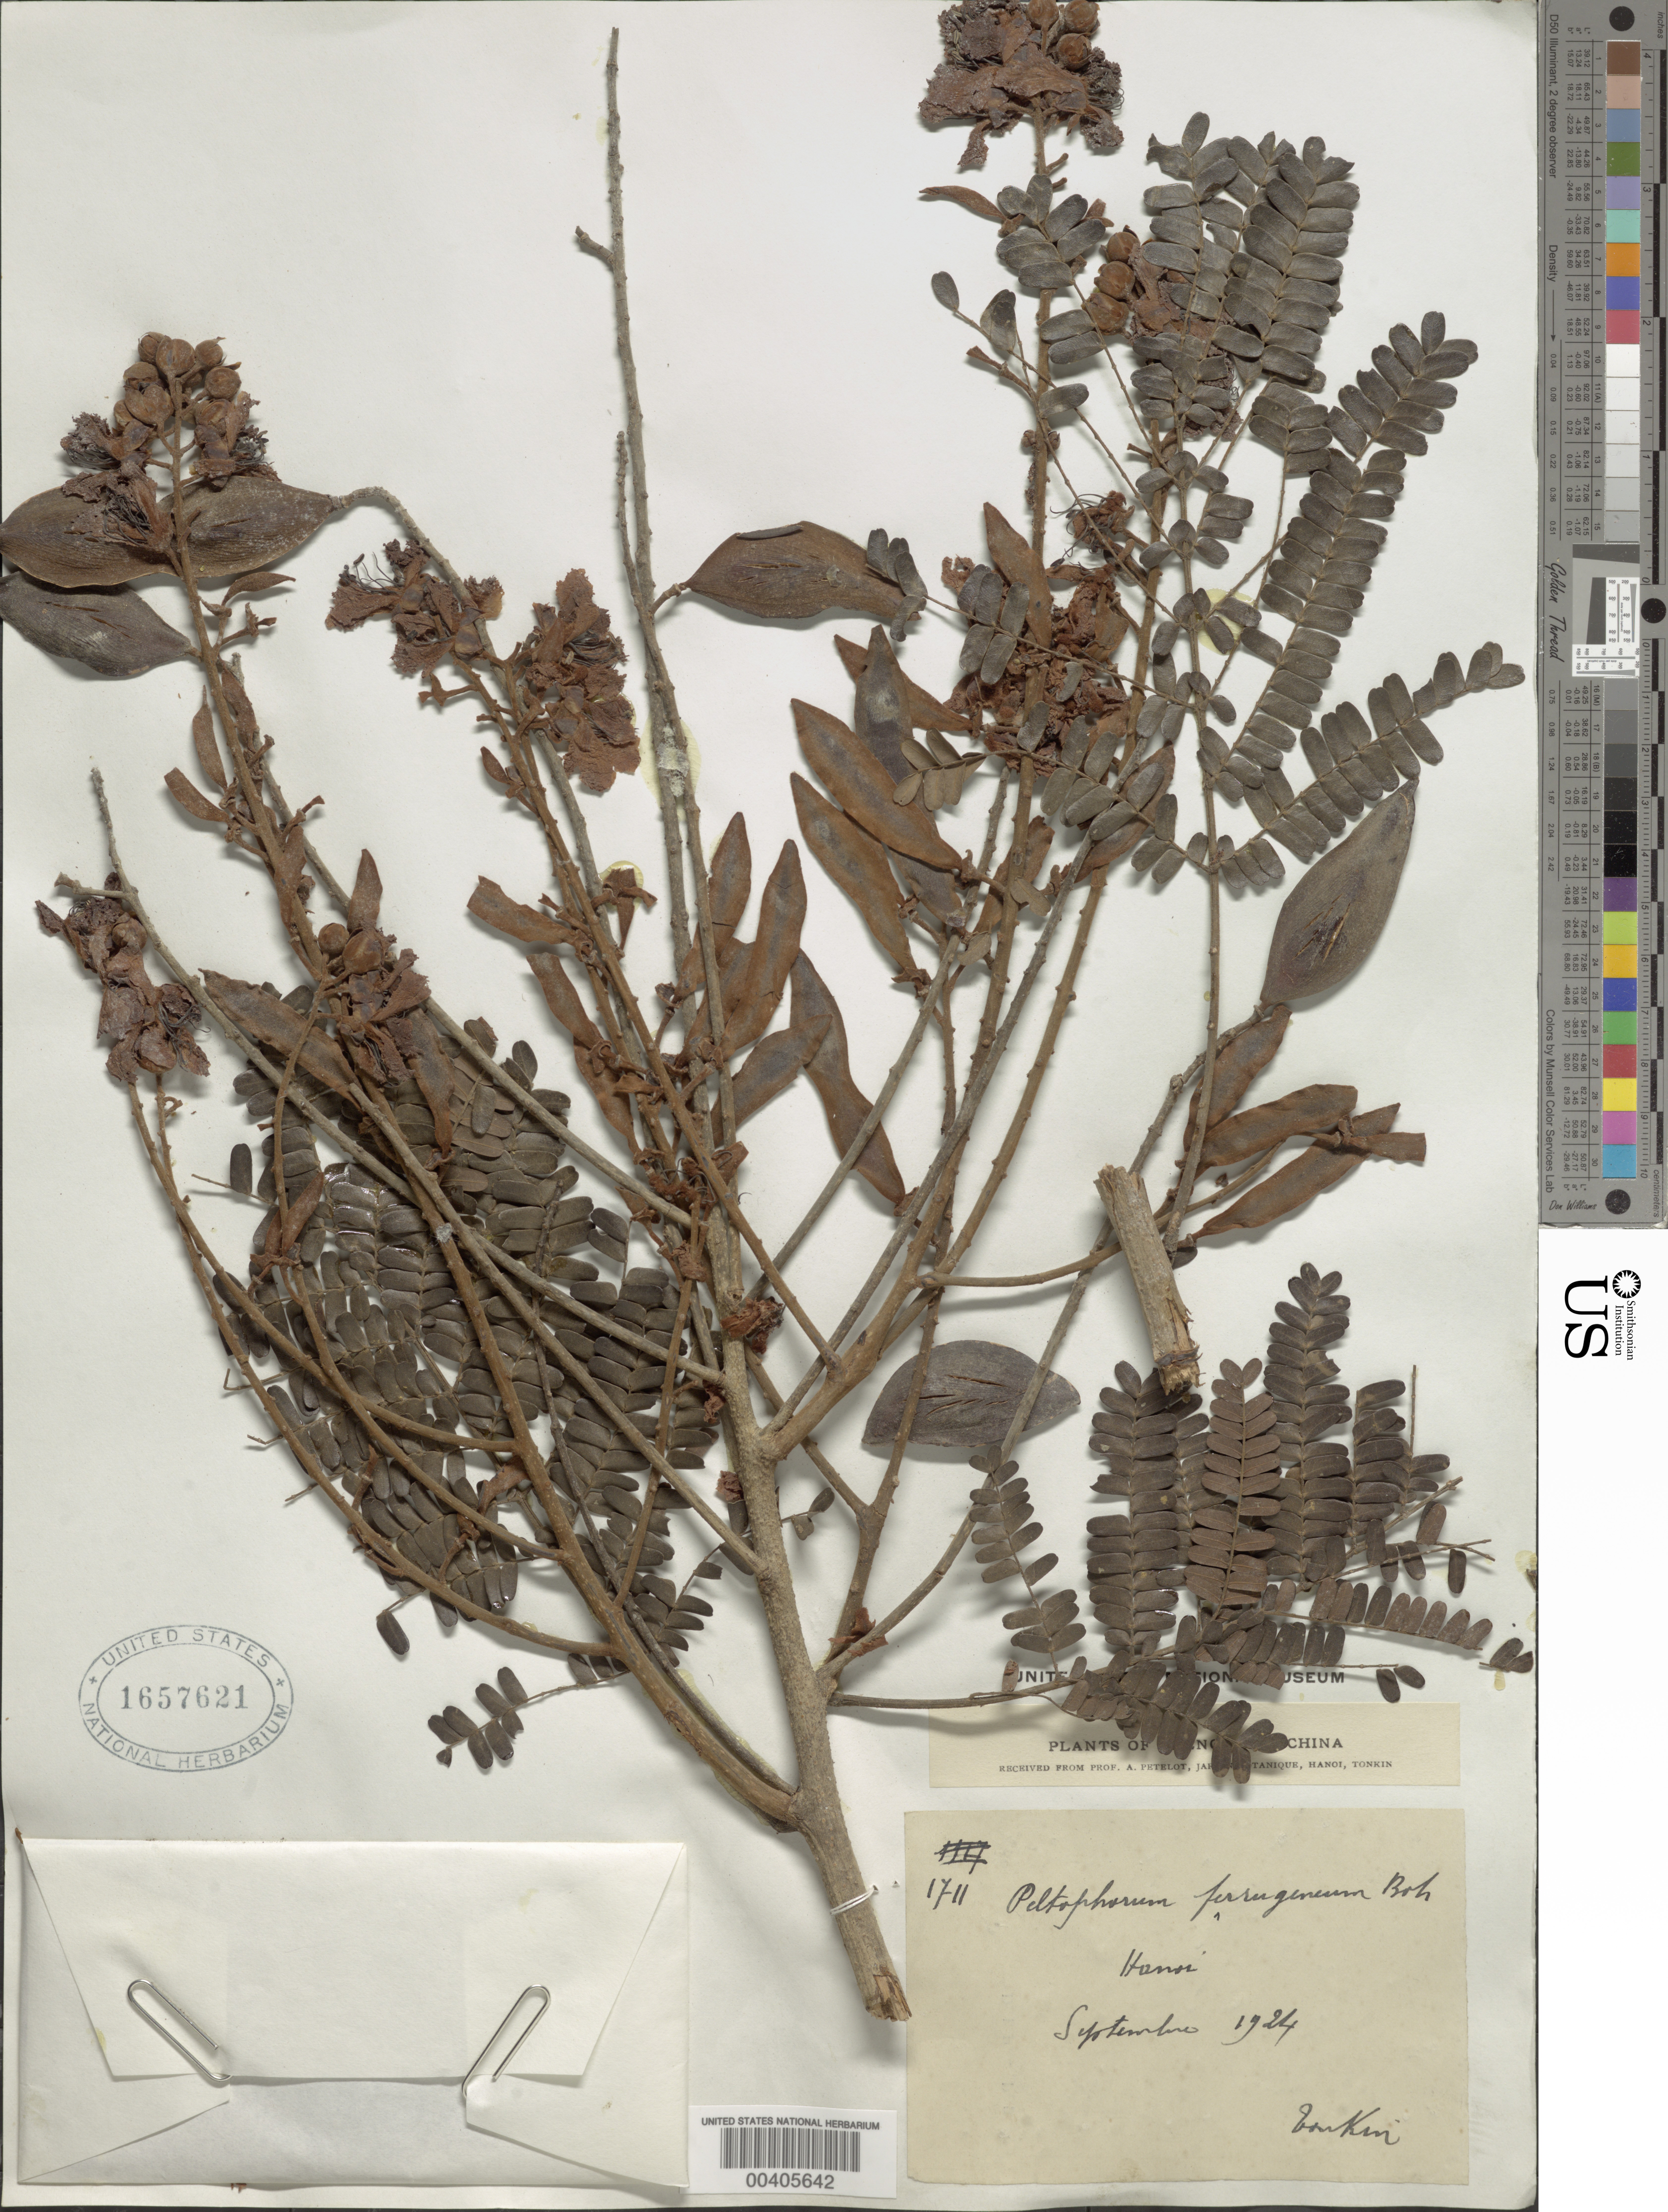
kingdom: Plantae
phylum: Tracheophyta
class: Magnoliopsida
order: Fabales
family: Fabaceae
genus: Peltophorum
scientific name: Peltophorum pterocarpum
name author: (DC.) Backer ex K. Heyne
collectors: P. A. Pételot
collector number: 1711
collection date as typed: Sep 1924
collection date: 1924-09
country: Vietnam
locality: Hanoi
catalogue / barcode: US 1657621